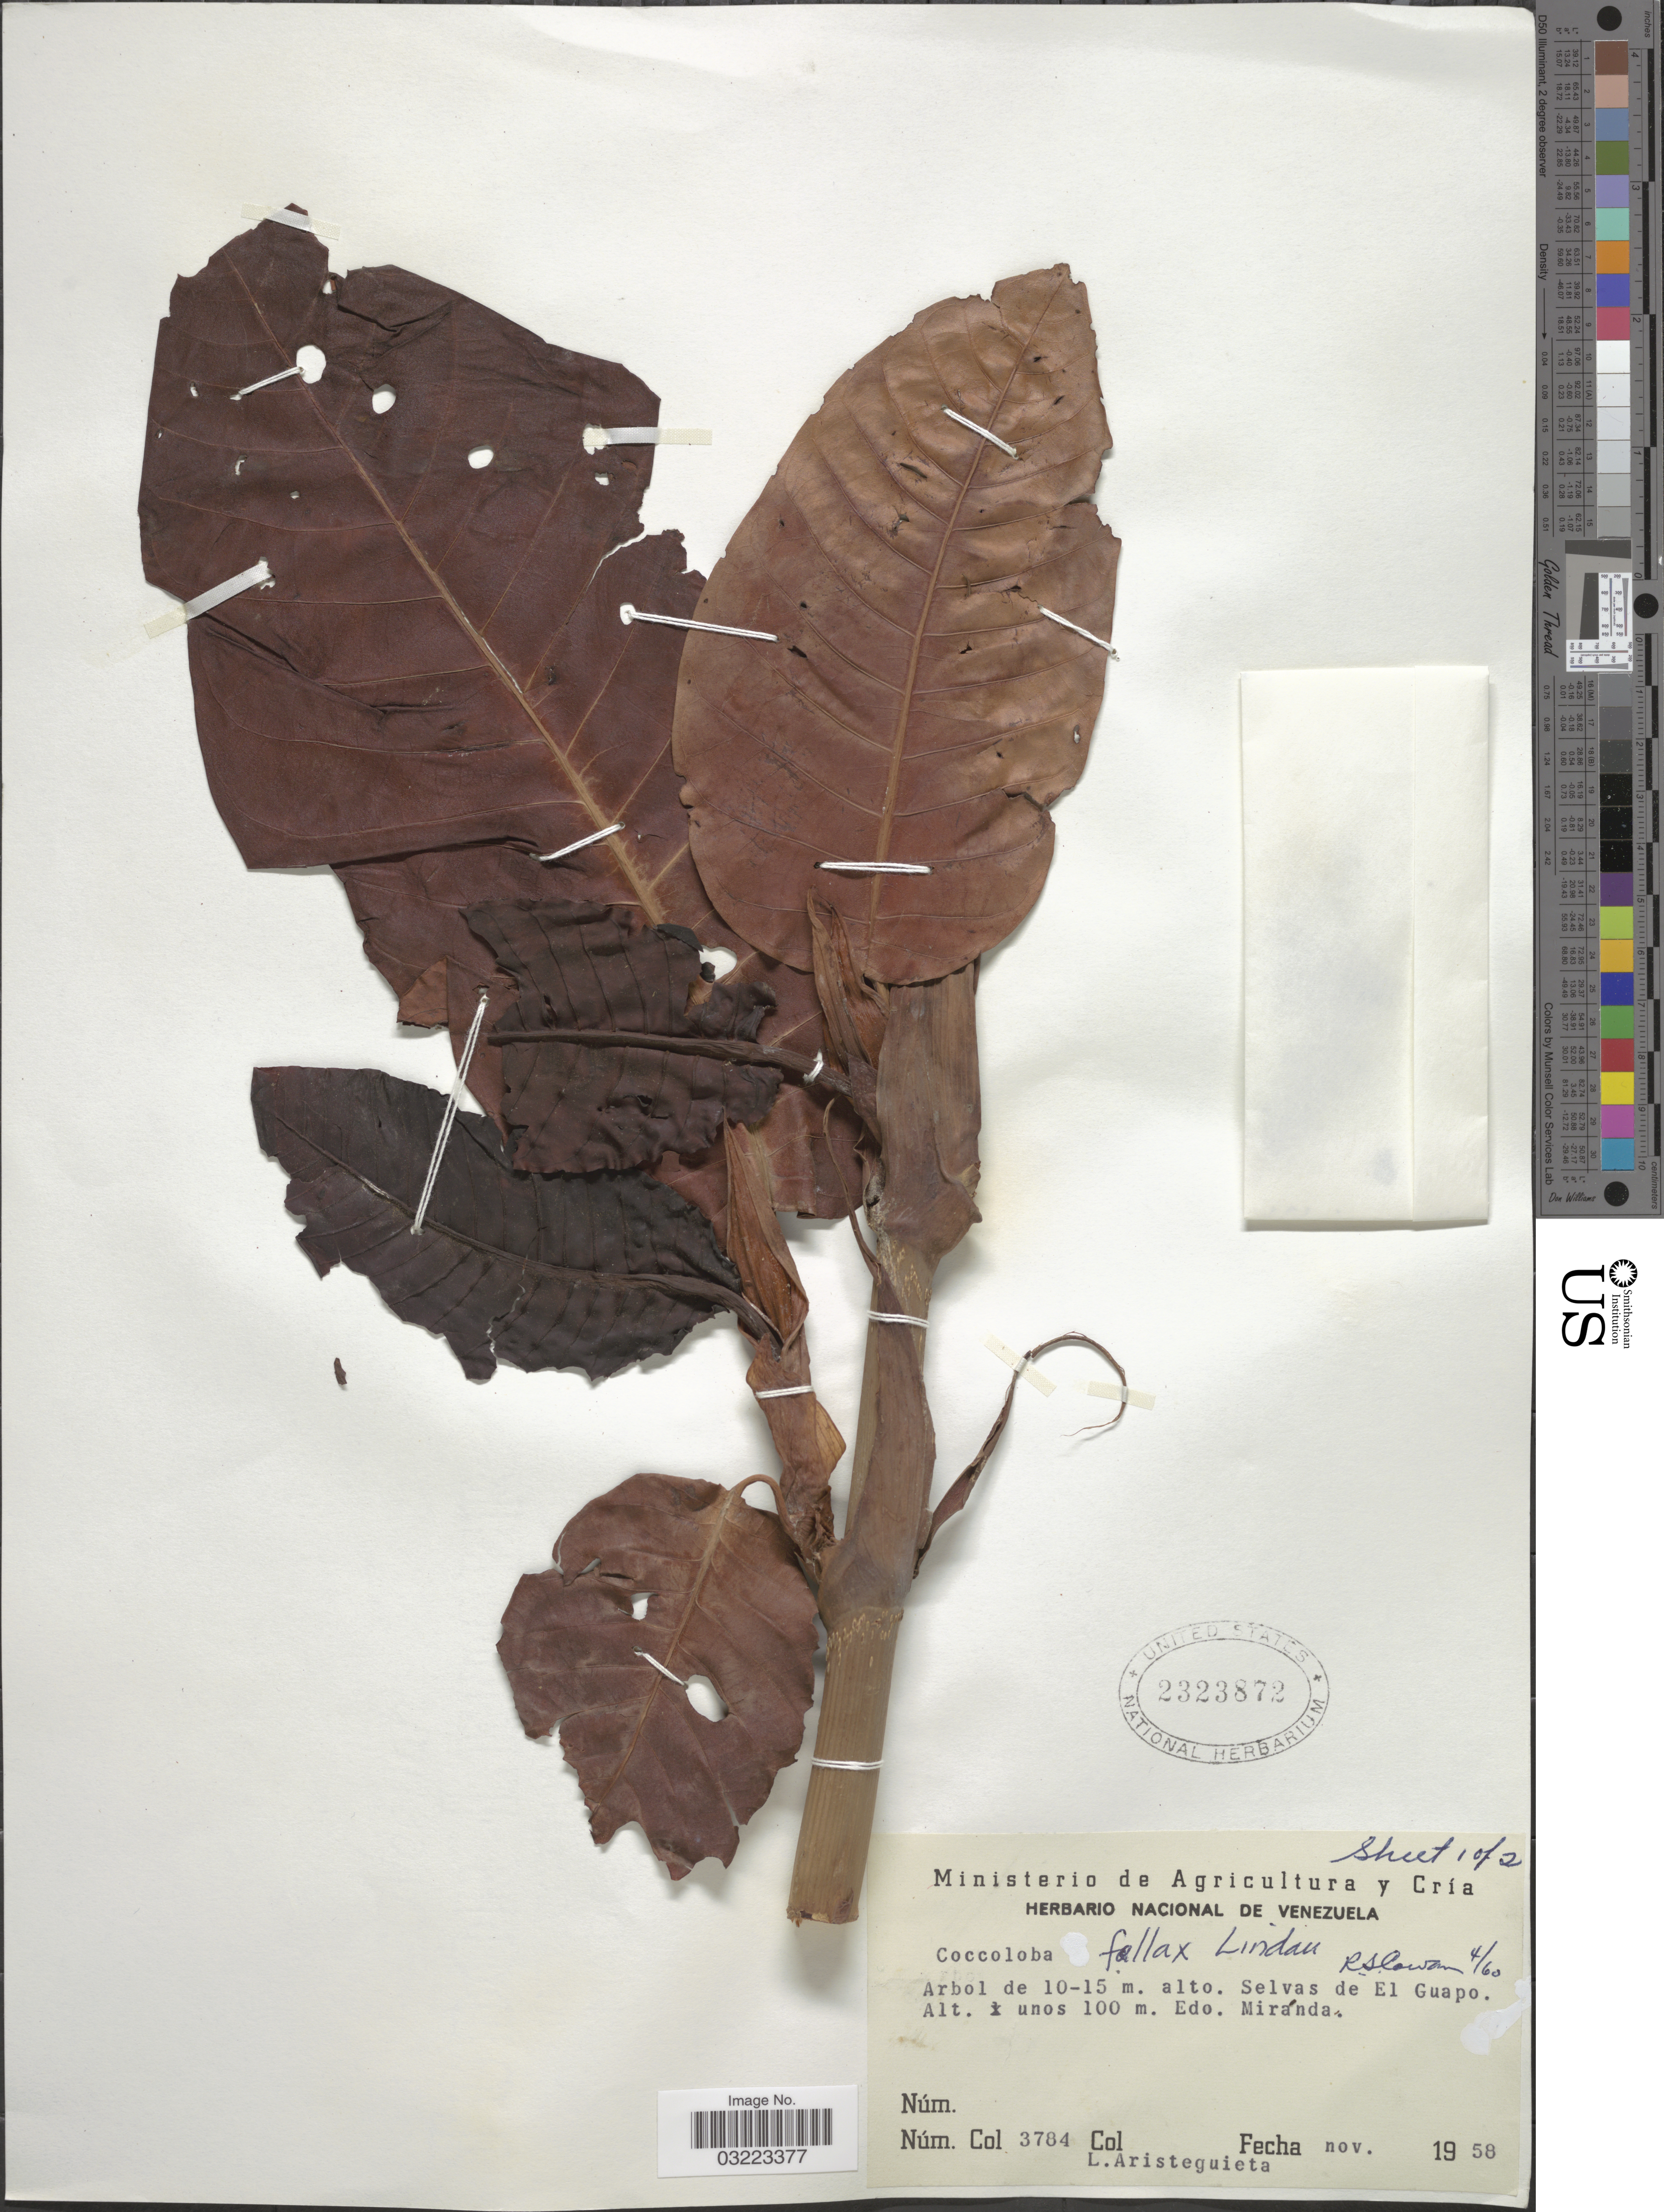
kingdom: Plantae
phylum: Tracheophyta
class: Magnoliopsida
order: Caryophyllales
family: Polygonaceae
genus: Coccoloba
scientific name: Coccoloba fallax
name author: Lindau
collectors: L. Aristeguieta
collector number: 3784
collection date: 1958-11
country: Venezuela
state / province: Miranda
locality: Selvas de El Guapo.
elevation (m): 100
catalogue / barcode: US 2323872